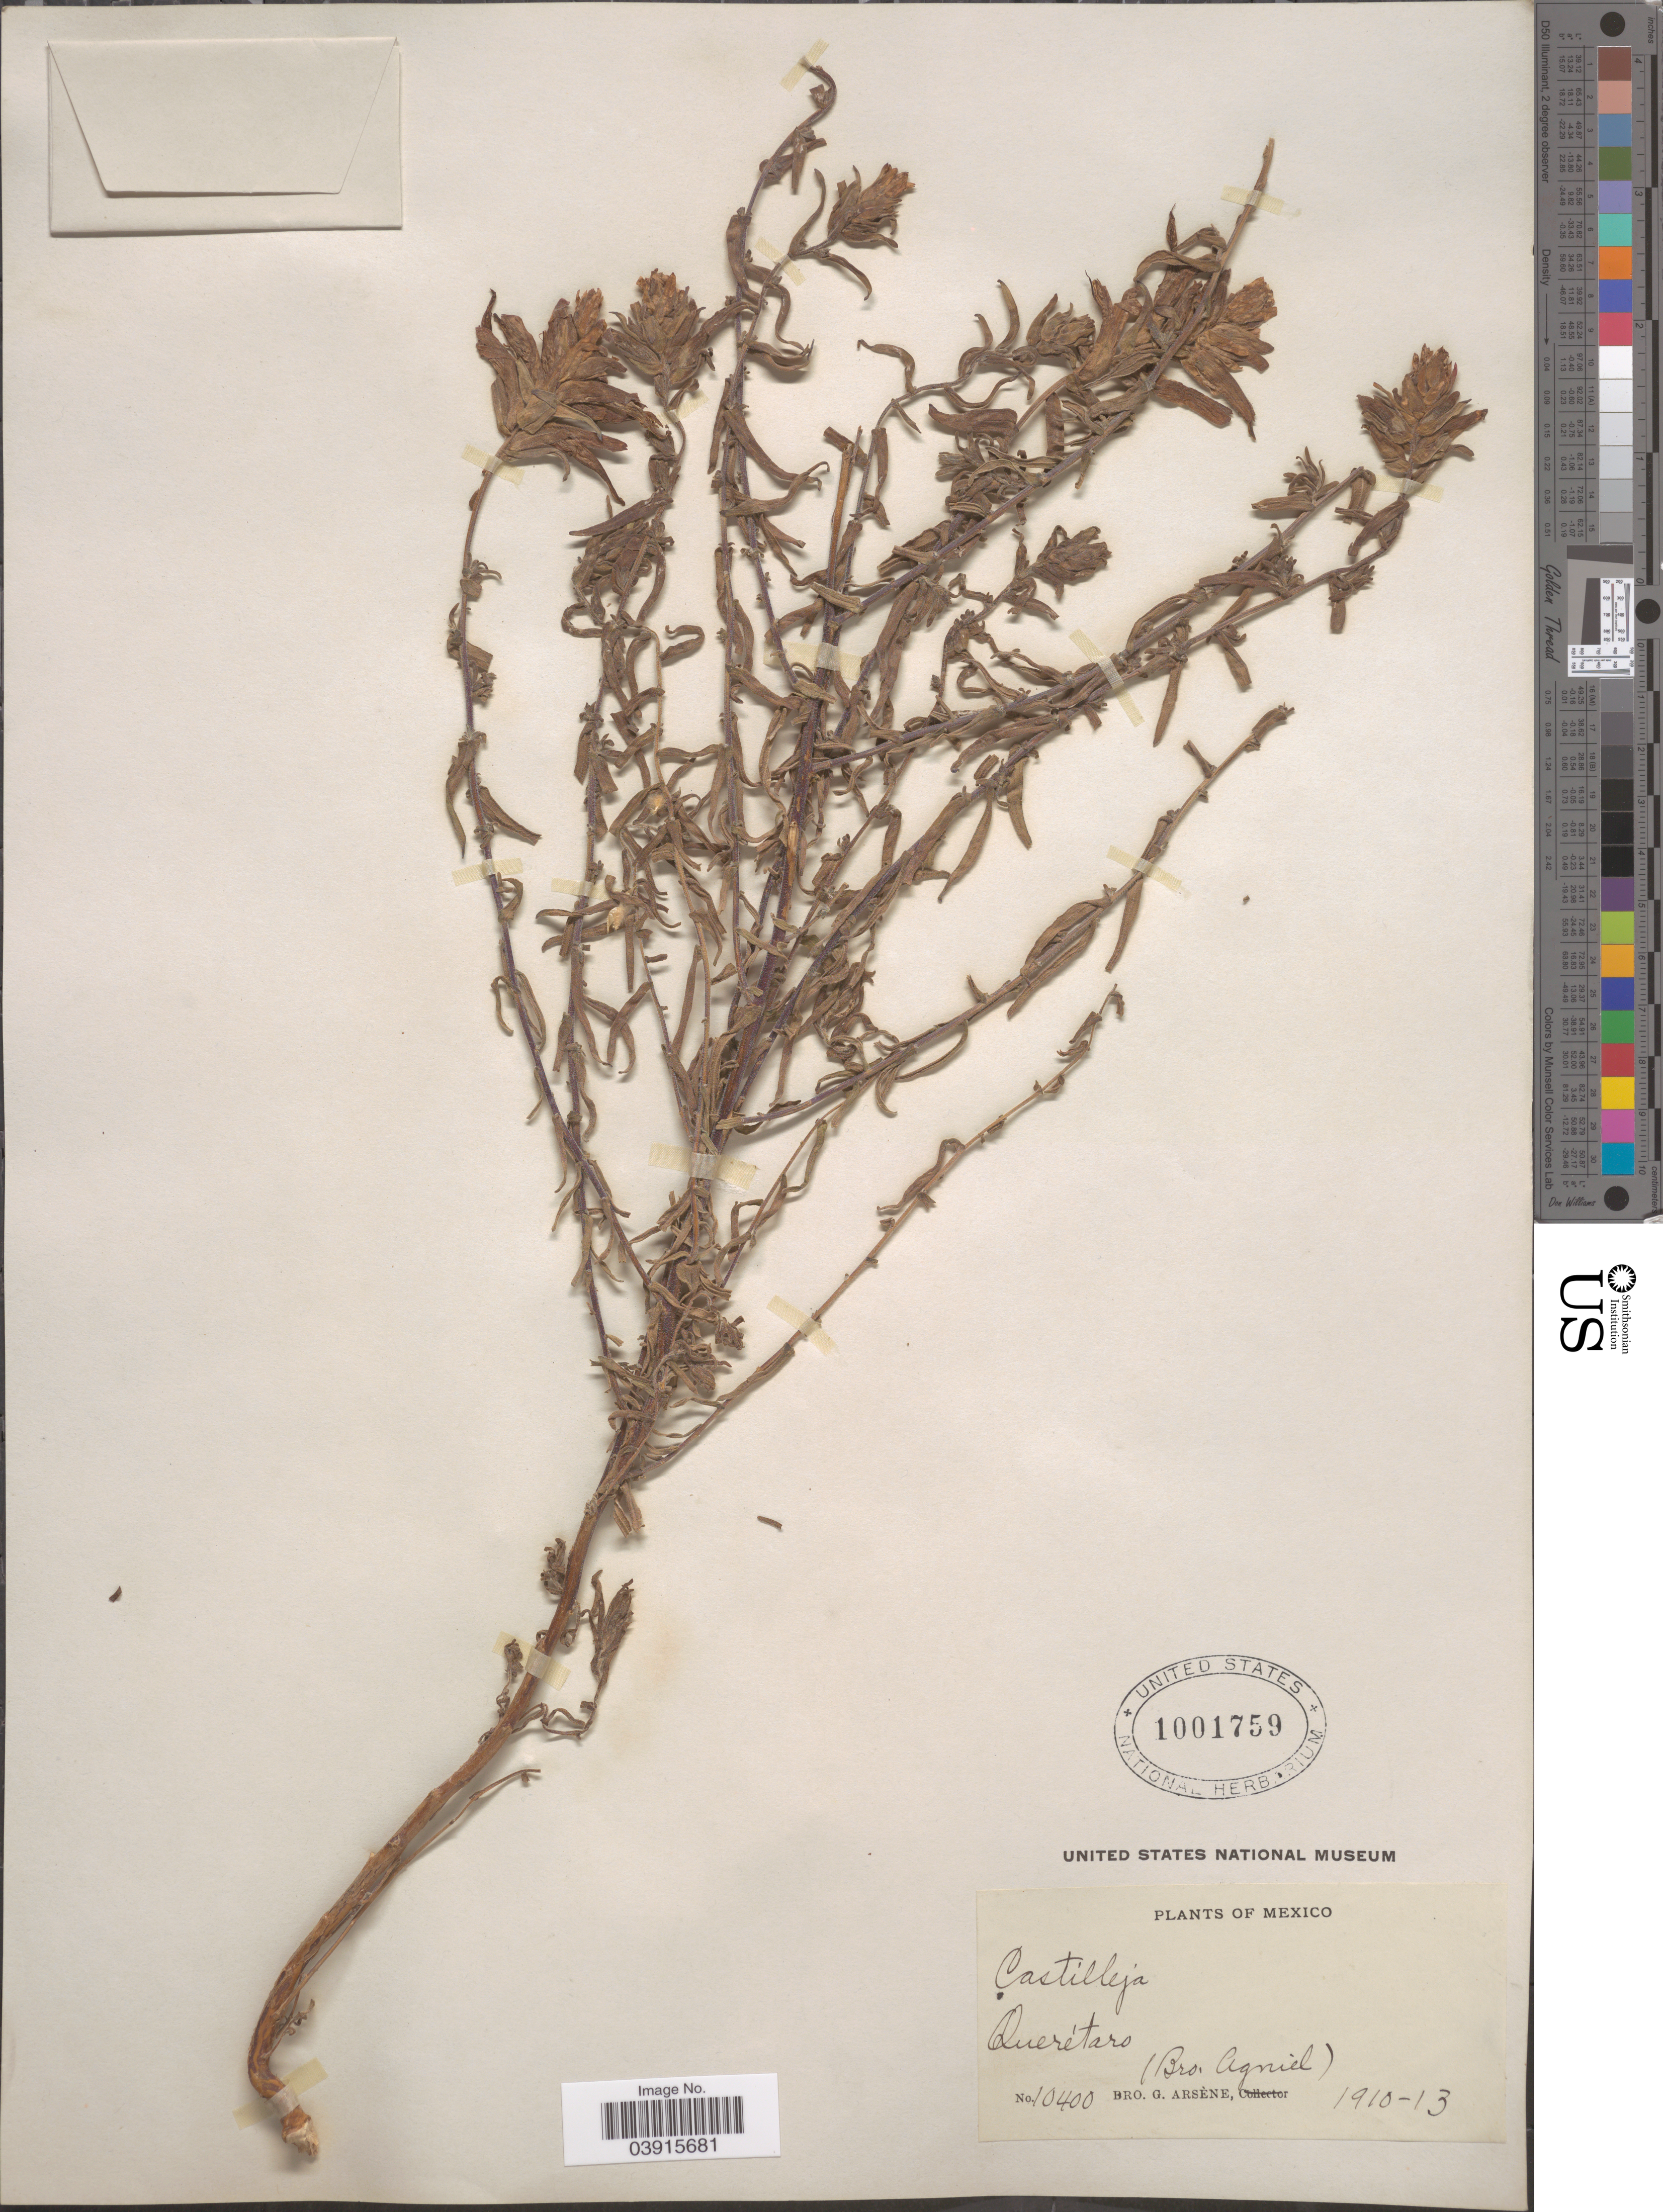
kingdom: Plantae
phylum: Tracheophyta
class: Magnoliopsida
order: Lamiales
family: Orobanchaceae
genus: Castilleja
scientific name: Castilleja tenuiflora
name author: Benth.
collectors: Bro. G. Arsène & Bro. Agniel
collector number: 10400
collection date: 1910/1913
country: Mexico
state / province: Querétaro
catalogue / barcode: US 1001759